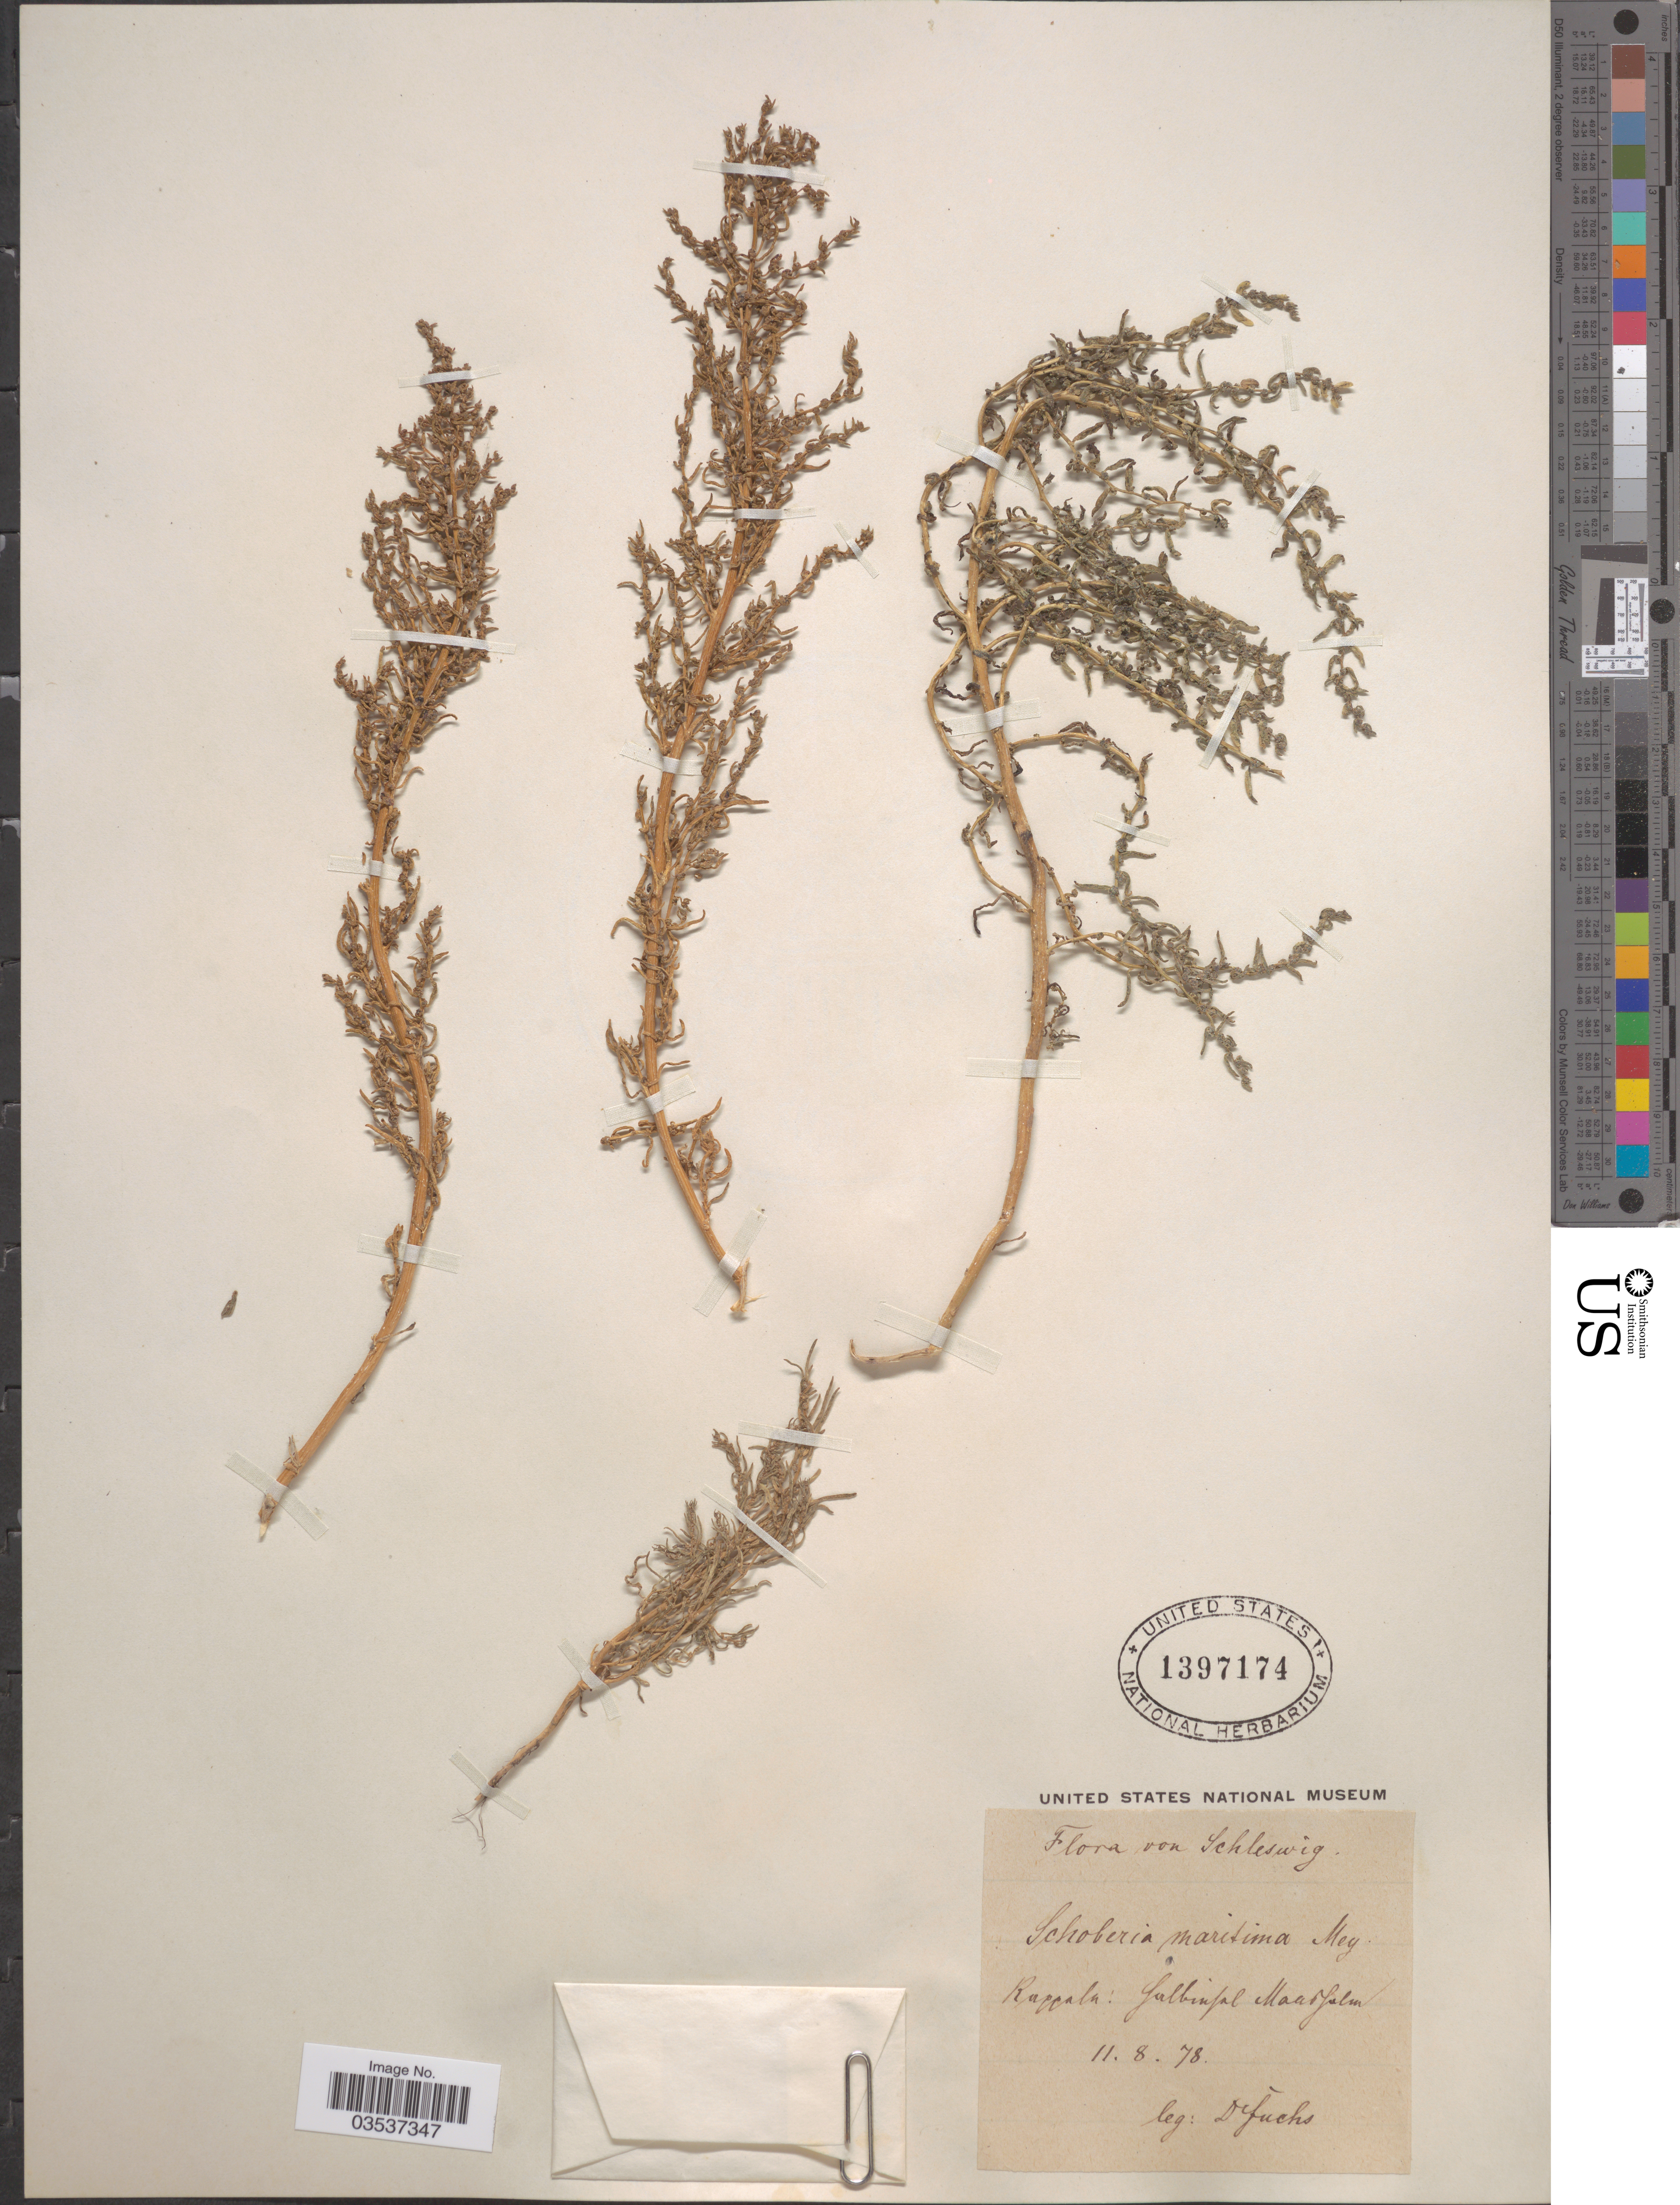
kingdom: Plantae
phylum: Tracheophyta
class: Magnoliopsida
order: Caryophyllales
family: Amaranthaceae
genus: Suaeda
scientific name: Suaeda maritima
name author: (L.) Dumort.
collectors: D. Fuchs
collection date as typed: Transcribed d/m/y: 11/8/78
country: Germany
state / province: Schleswig-Holstein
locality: Schleswig. Ruggala: Gulbinsal Maarfulm. [interpreted]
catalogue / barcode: US 1397174